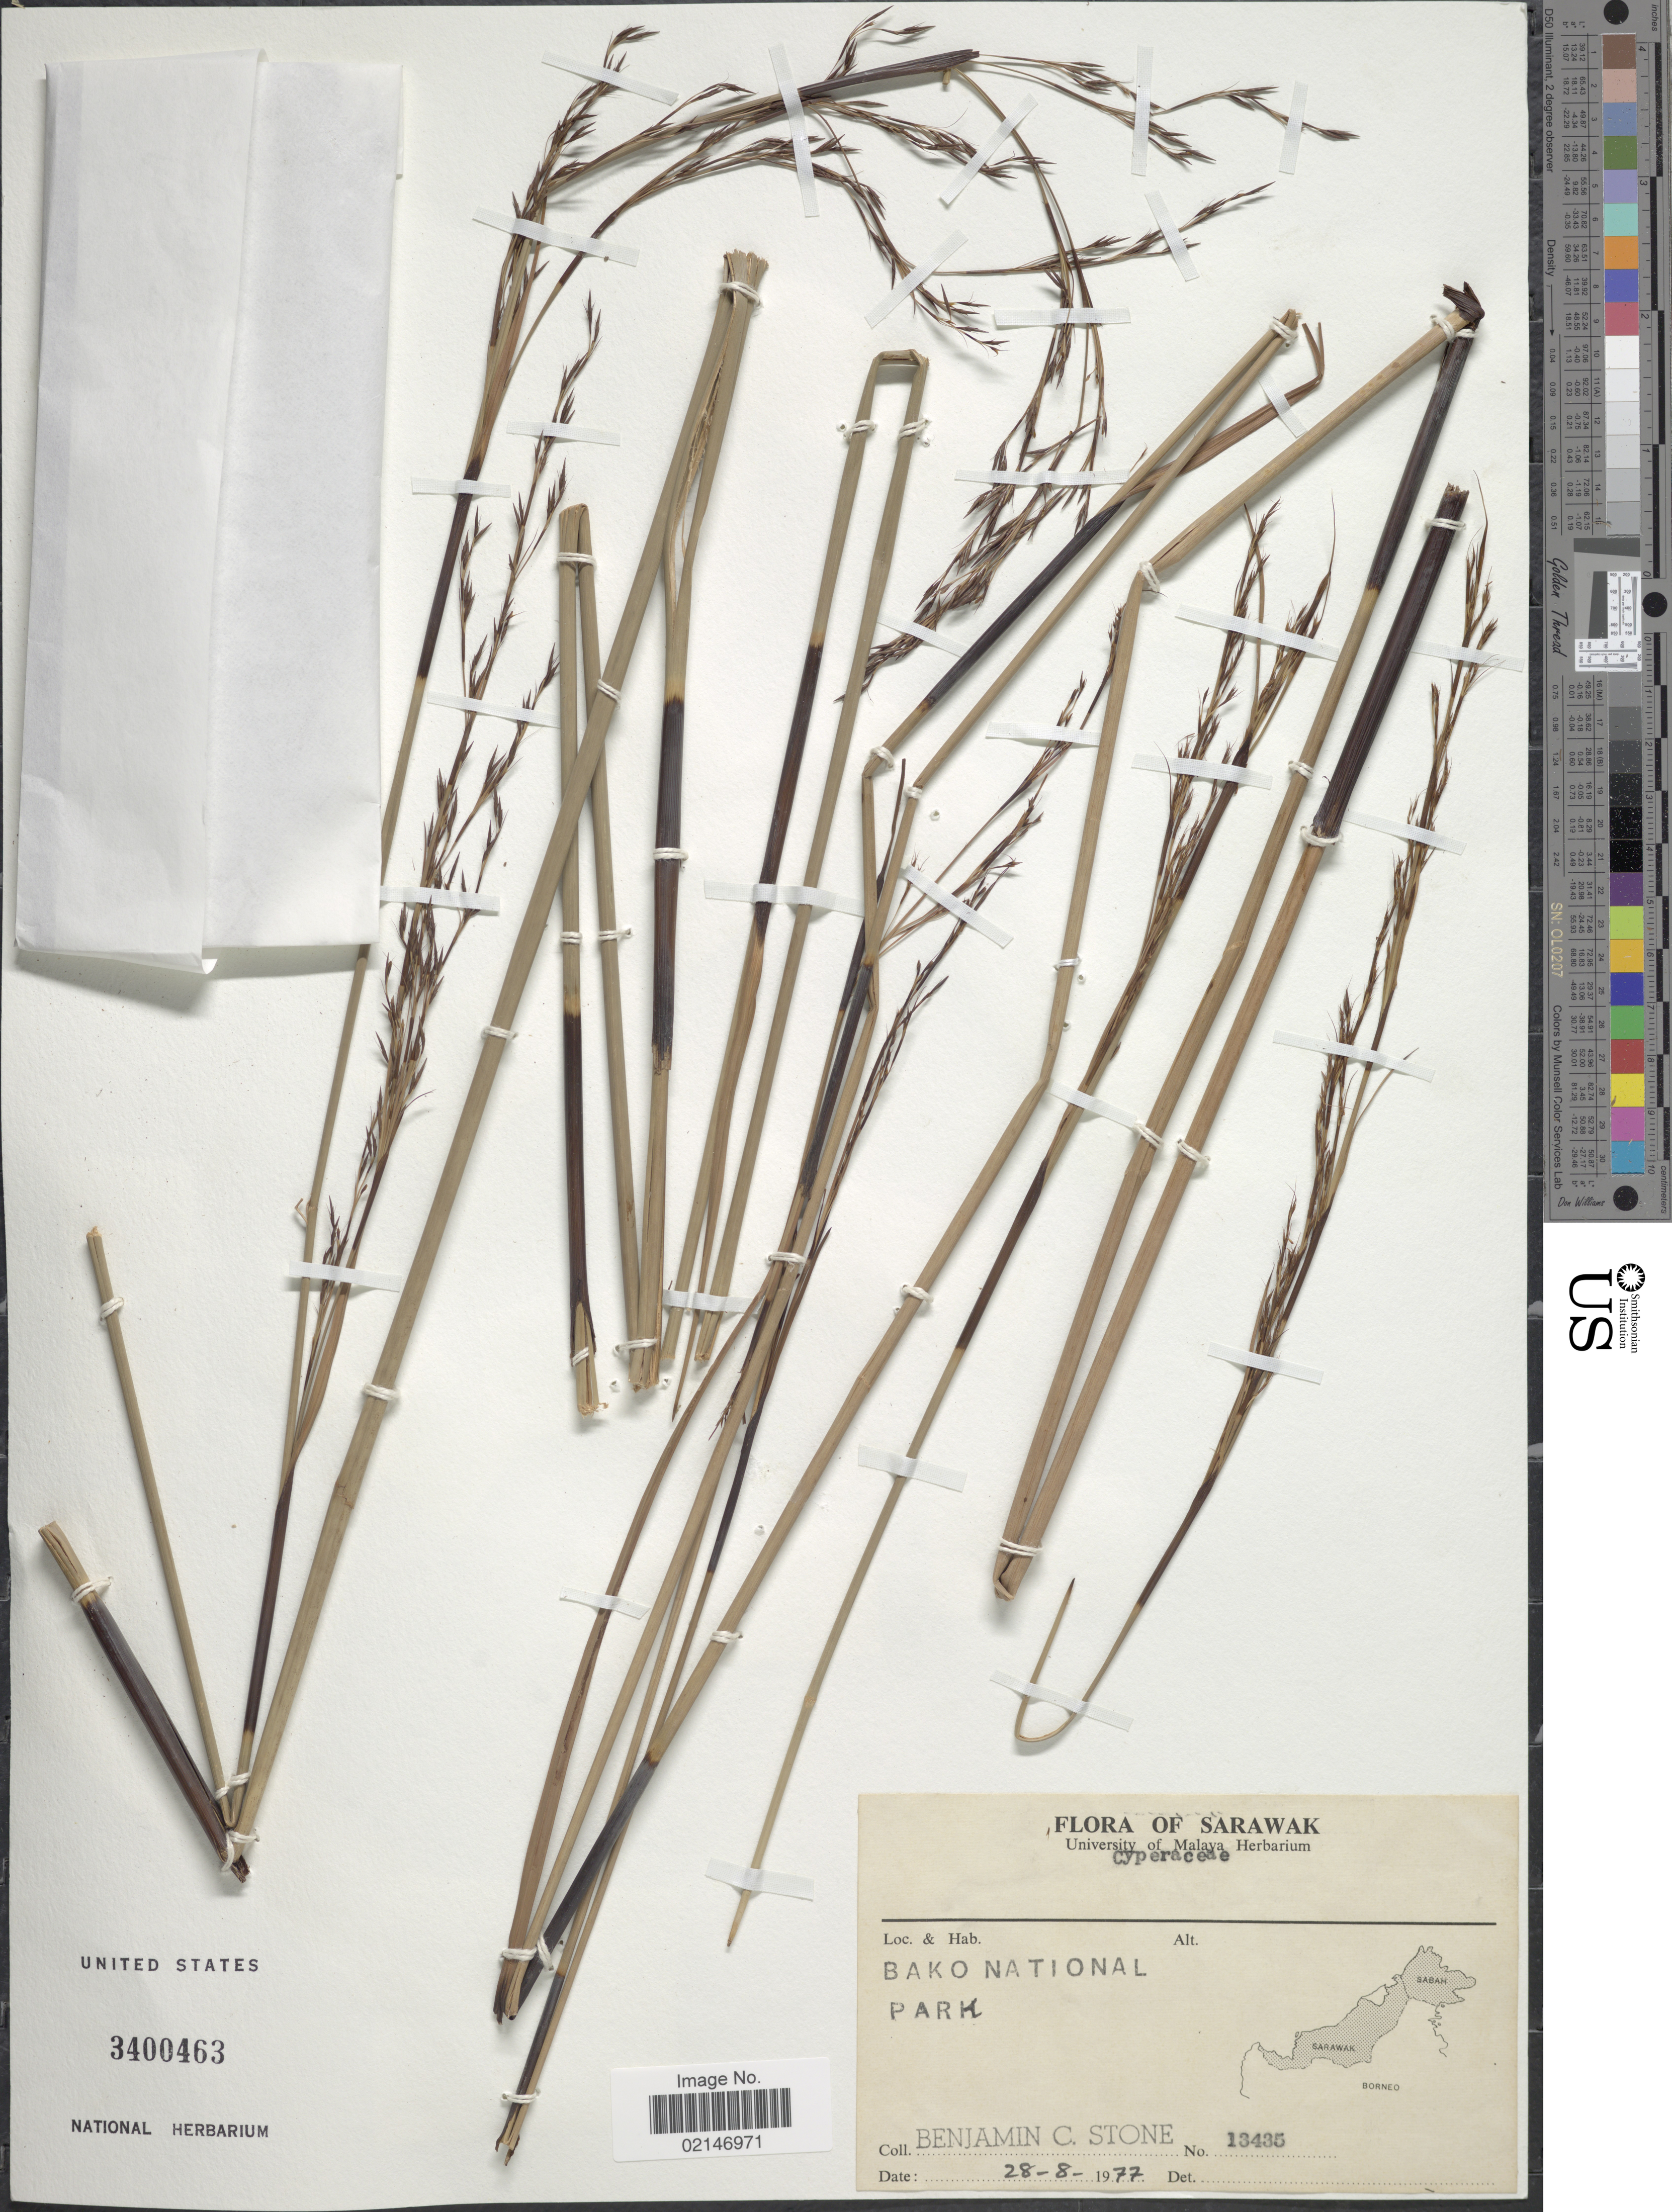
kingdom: Plantae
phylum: Tracheophyta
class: Liliopsida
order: Poales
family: Cyperaceae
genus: Tetraria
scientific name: Tetraria borneensis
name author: J. Kern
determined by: Strong, Mark T., (BOT), Smithsonian Institution - National Museum of Natural History (UNITED STATES)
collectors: B. C. Stone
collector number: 13435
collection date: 1977-08-28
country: Malaysia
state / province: Sarawak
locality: Bako National Park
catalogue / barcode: US 3400463